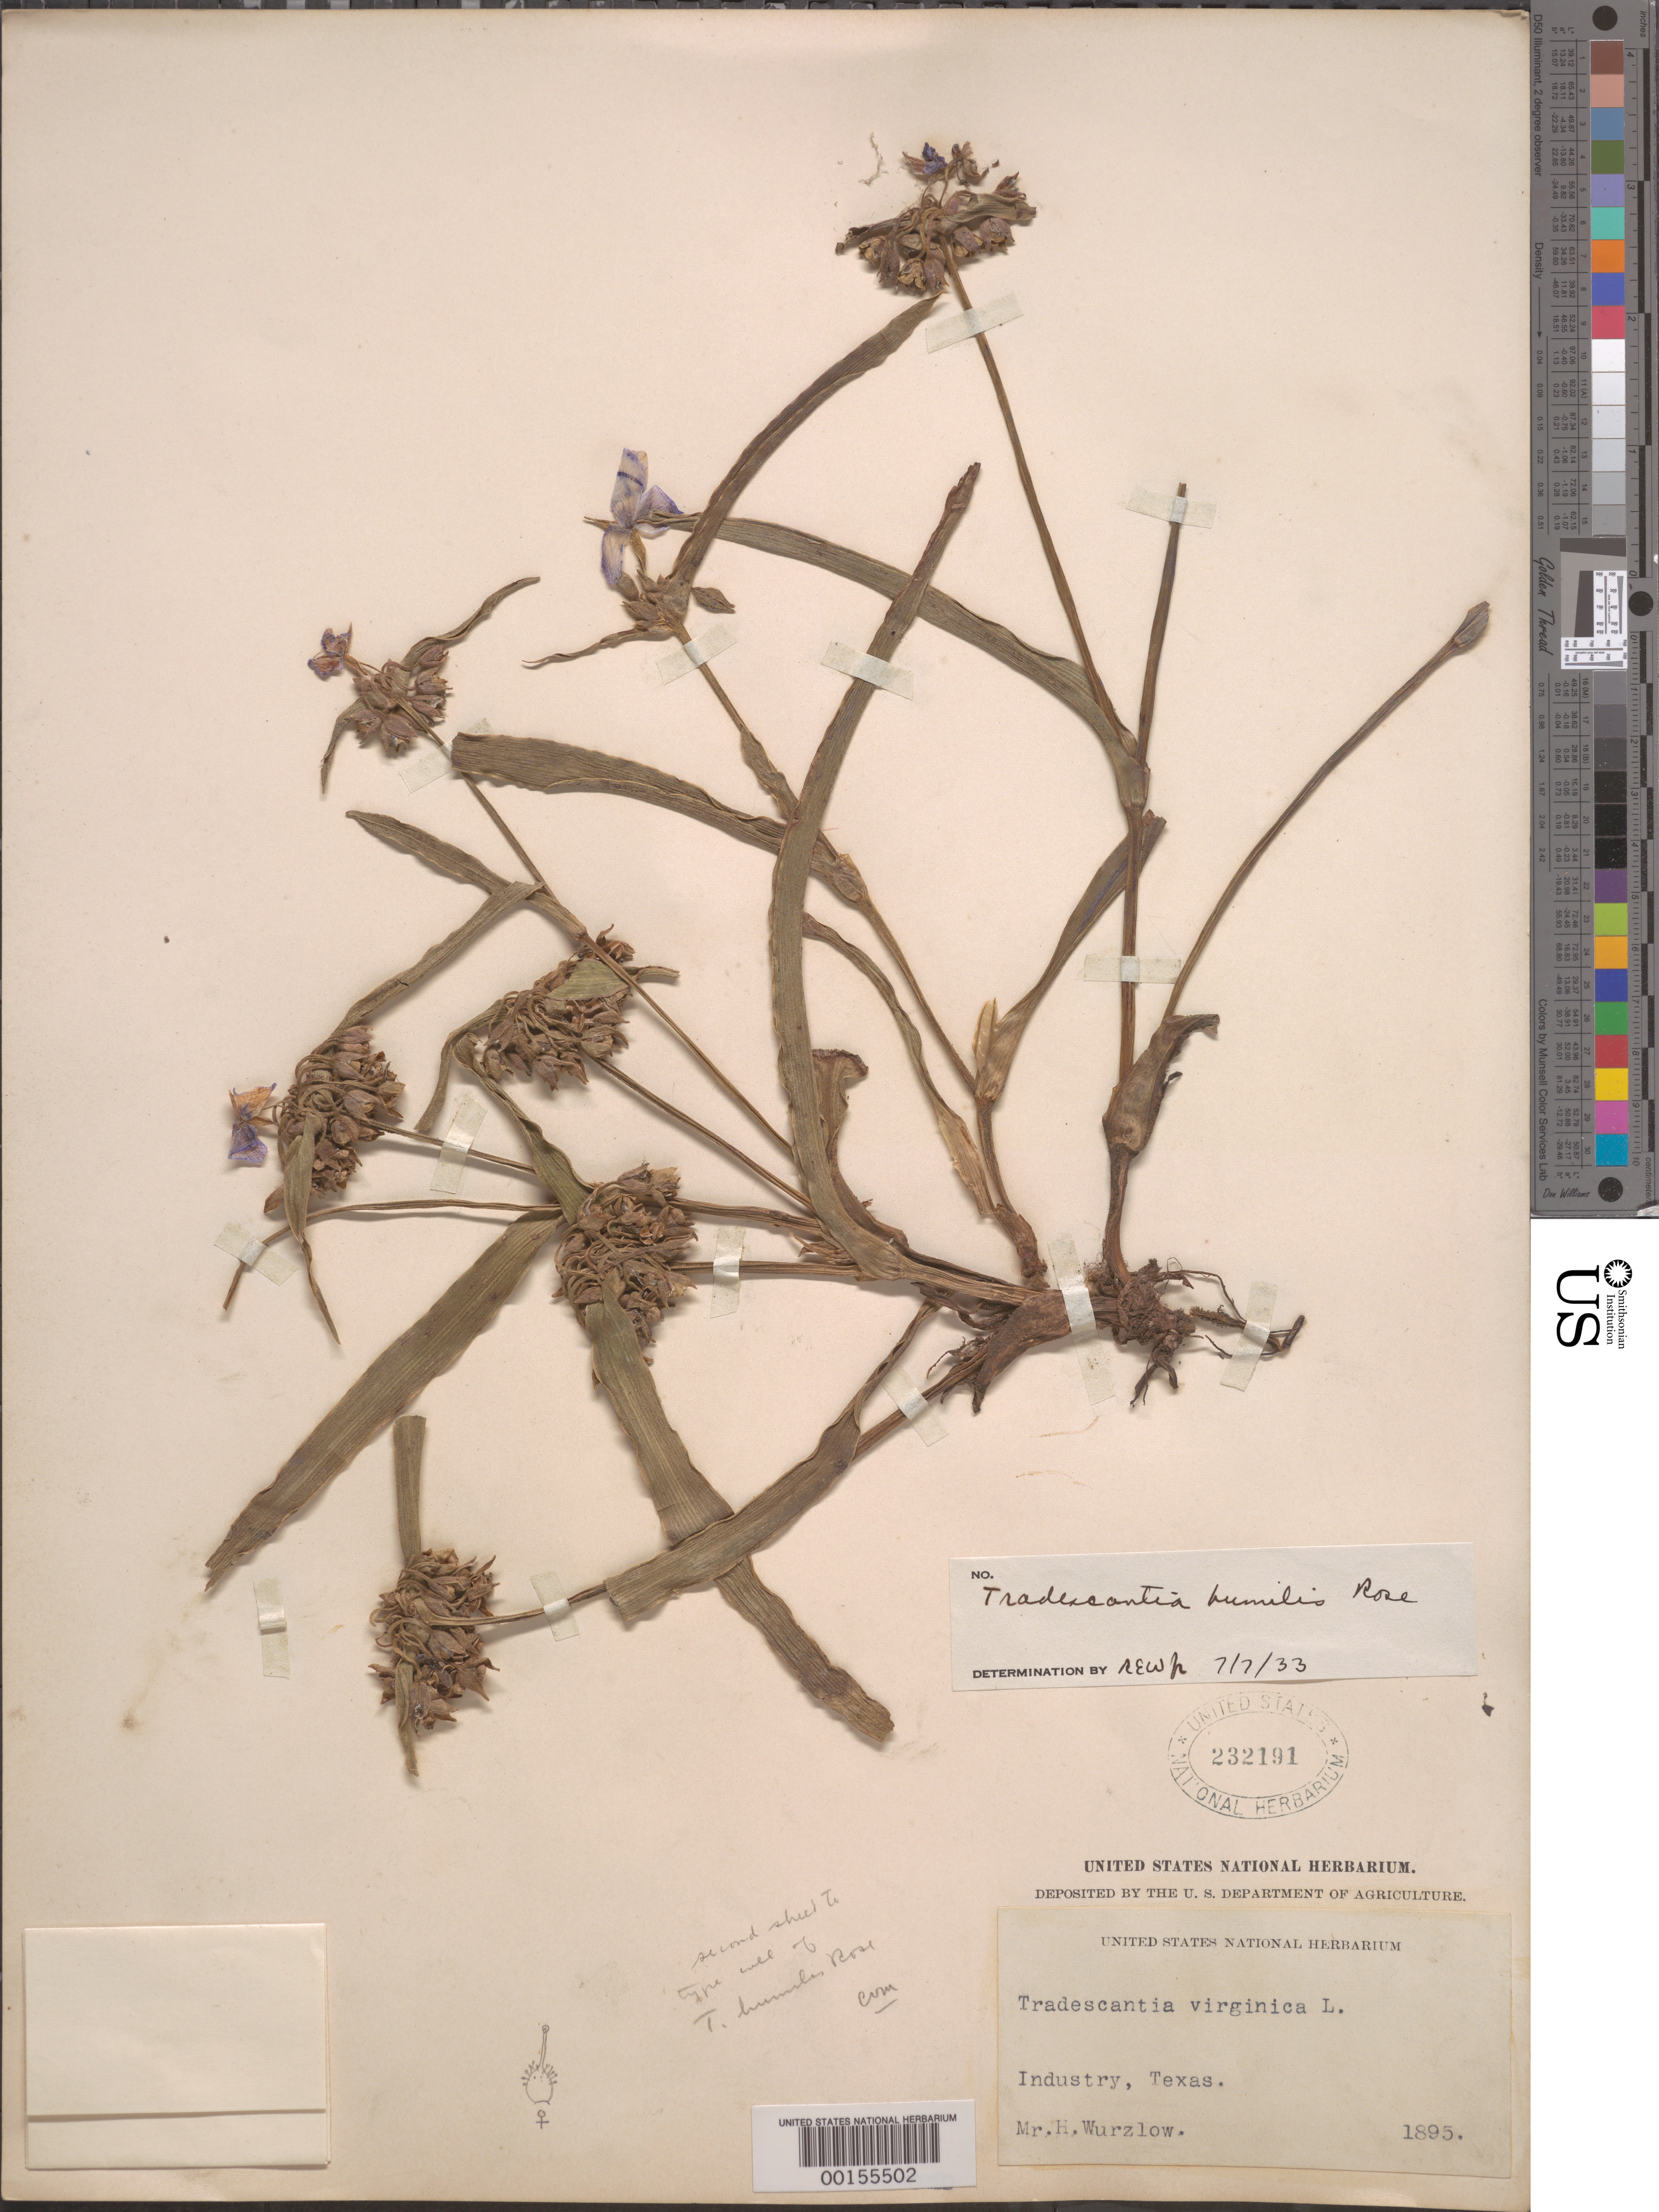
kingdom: Plantae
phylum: Tracheophyta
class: Liliopsida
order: Commelinales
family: Commelinaceae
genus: Tradescantia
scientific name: Tradescantia humilis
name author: Rose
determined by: Woodward, R. E.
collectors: H. Wurzlow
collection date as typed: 1895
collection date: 1895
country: United States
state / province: Texas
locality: Industry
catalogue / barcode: US 232191